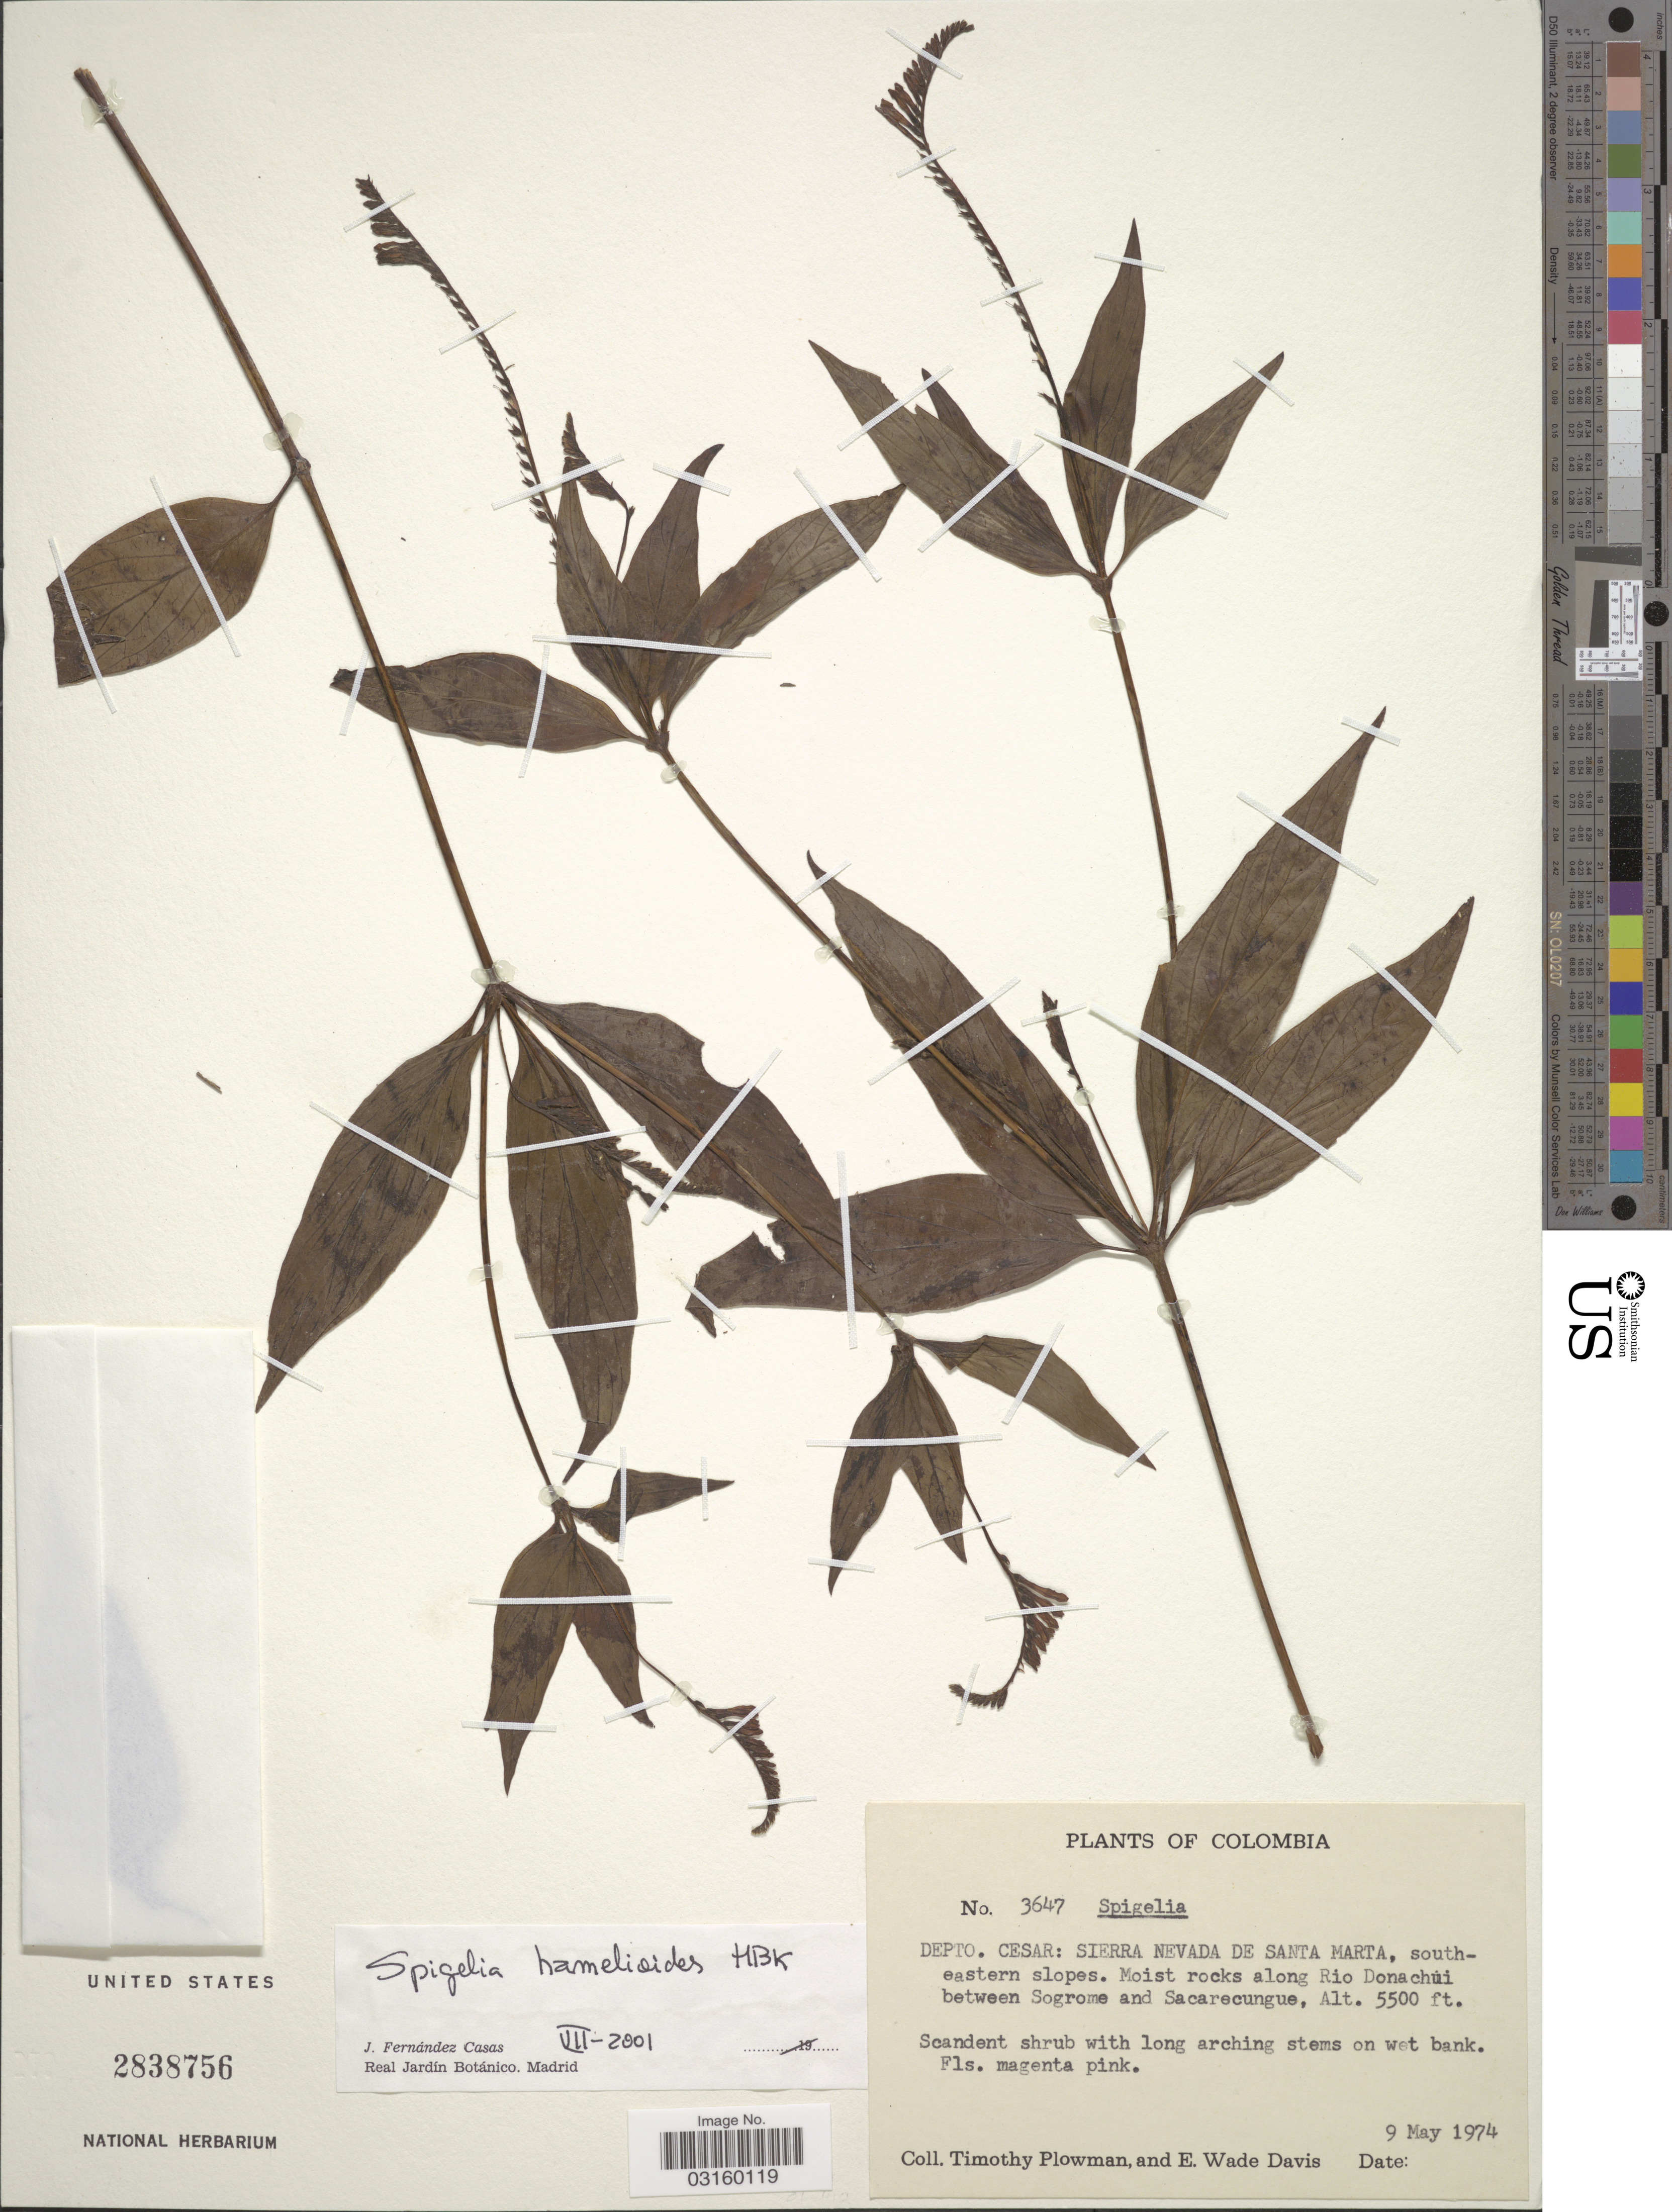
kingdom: Plantae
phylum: Tracheophyta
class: Magnoliopsida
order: Gentianales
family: Loganiaceae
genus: Spigelia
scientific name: Spigelia hamelioides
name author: Kunth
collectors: T. Plowman & E. W. Davis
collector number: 3647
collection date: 1974-05-09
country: Colombia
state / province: Cesar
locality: Sierra Nevada de Santa Marta, south eastern slopes. Moist rocks along Rio Donachui between Sogrome and Sacarecungue.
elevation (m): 1676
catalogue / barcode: US 2838756